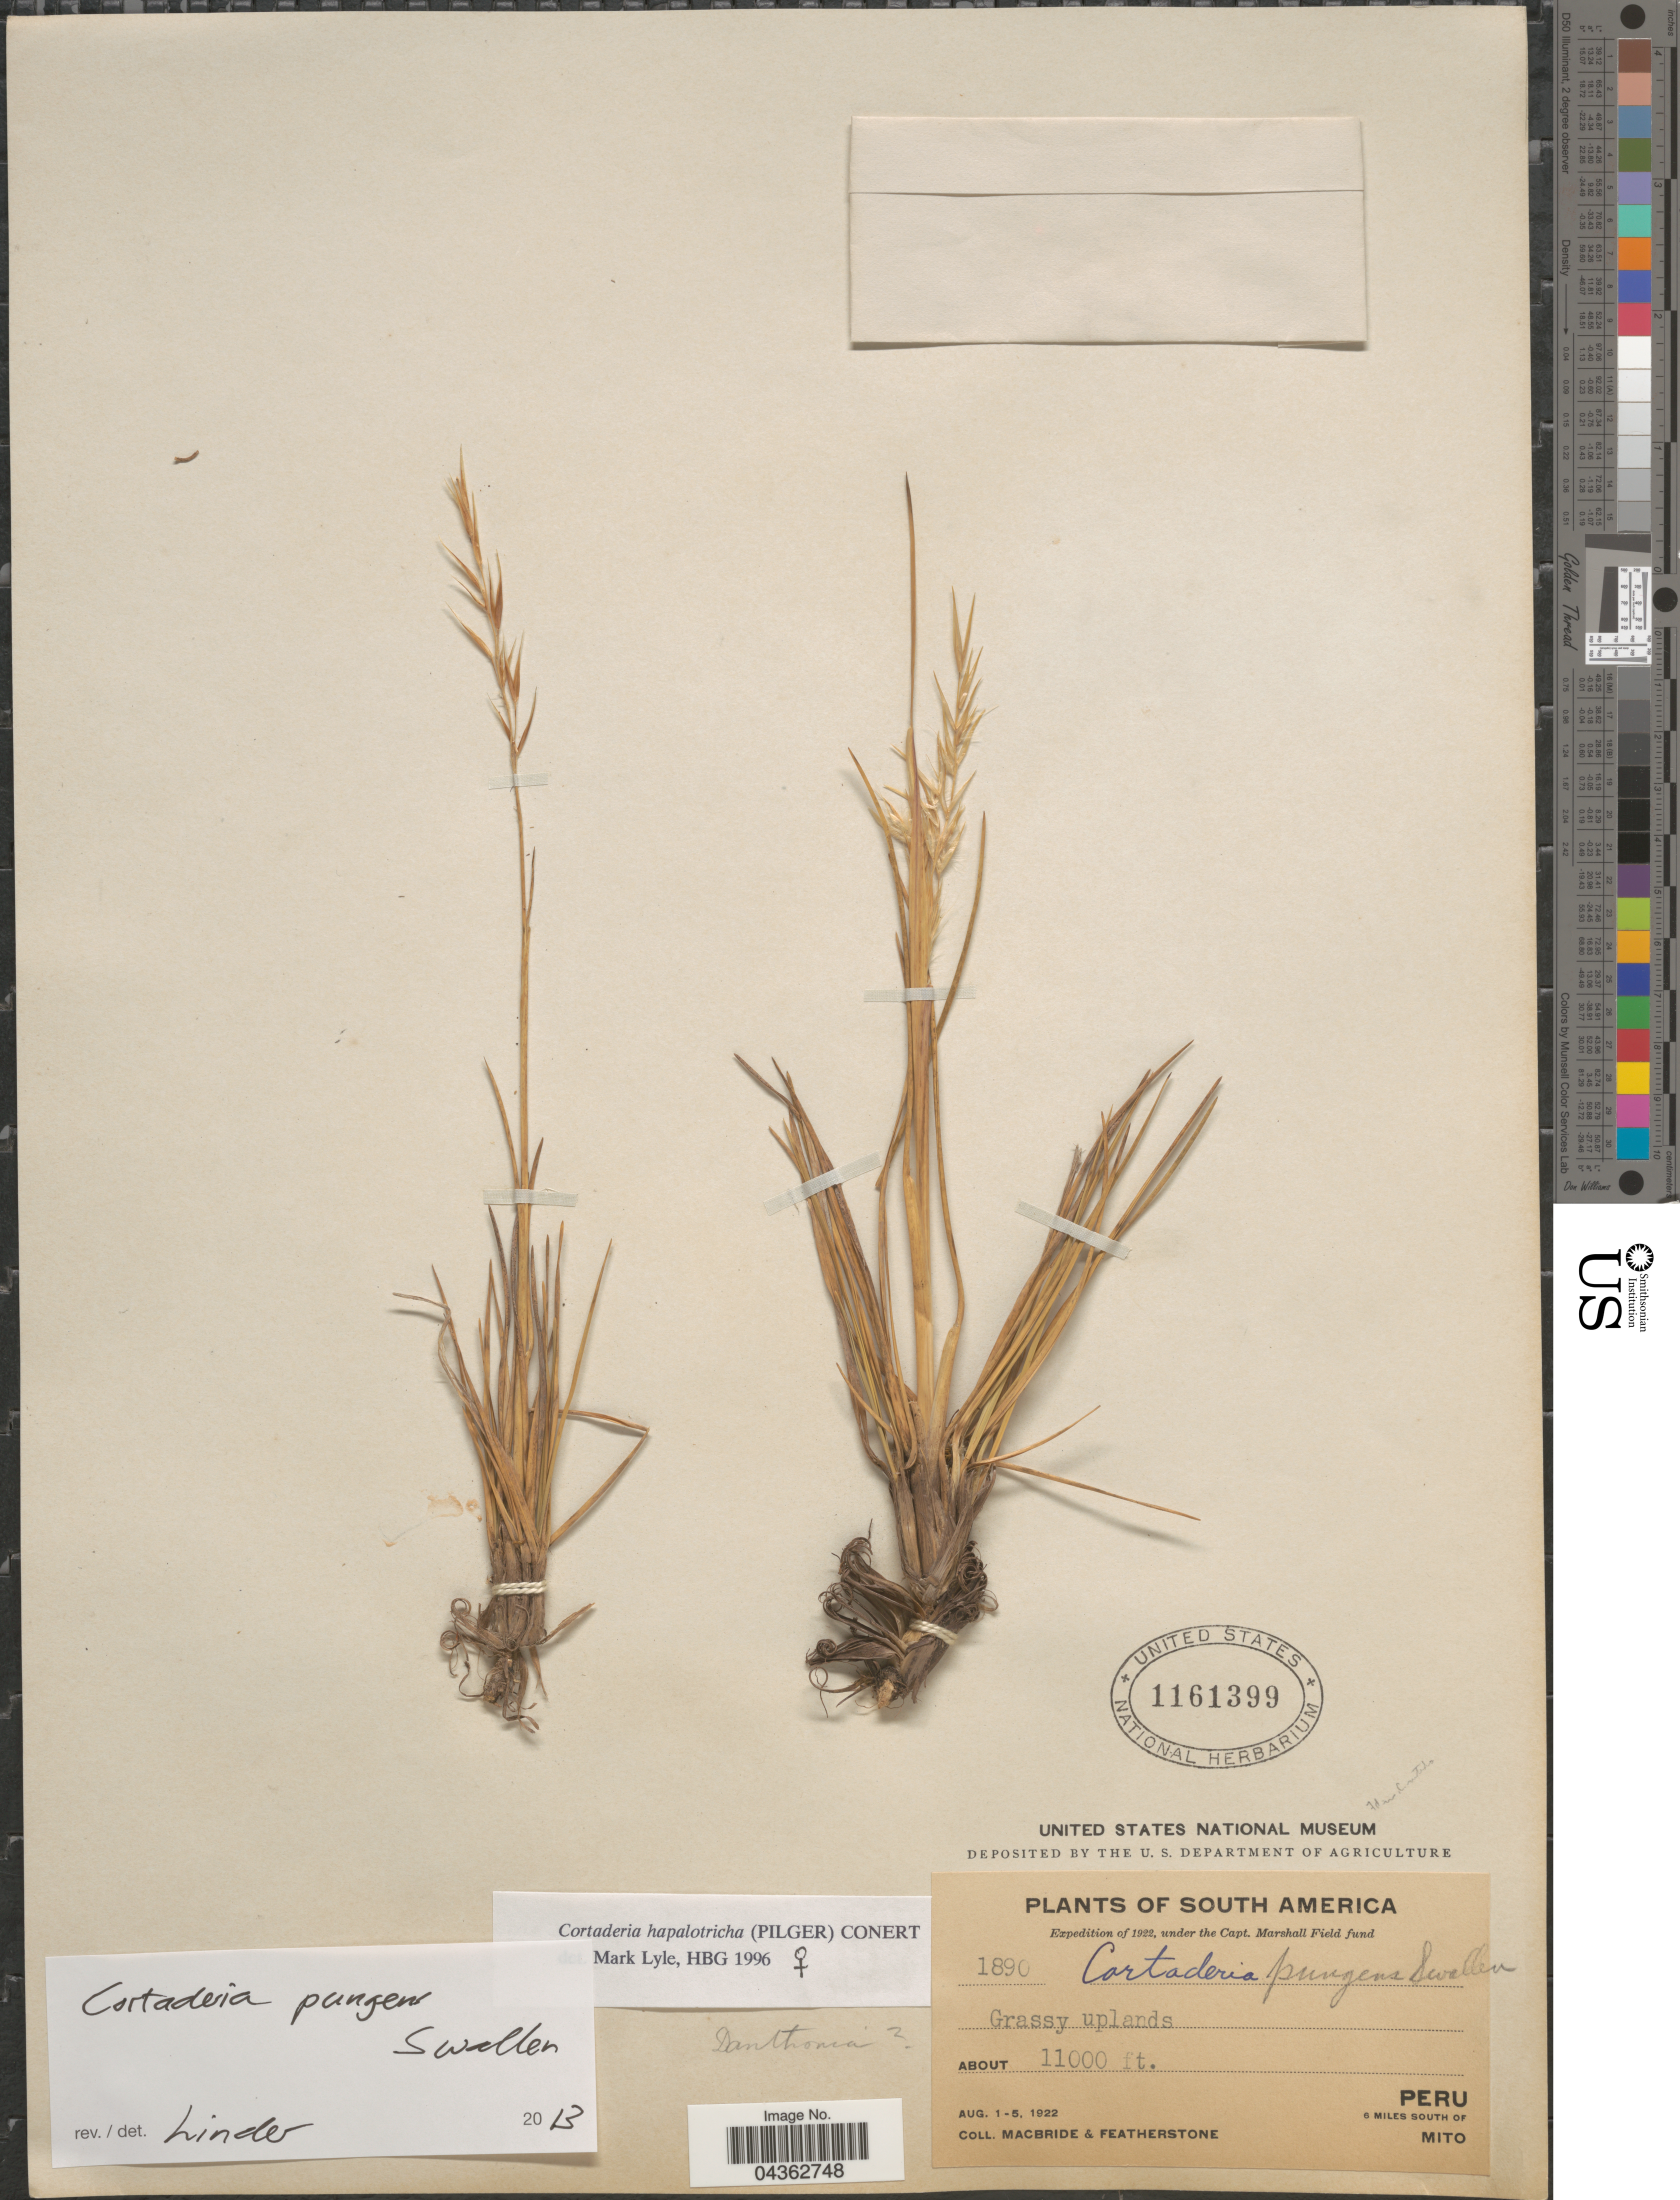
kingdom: Plantae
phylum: Tracheophyta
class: Liliopsida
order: Poales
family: Poaceae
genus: Cortaderia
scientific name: Cortaderia pungens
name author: Swallen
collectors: Macbride, -- & -. Featherstone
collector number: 1890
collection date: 1922-08-01/1922-08-05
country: Peru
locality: Expedition of 1922. 6 miles south of Mito.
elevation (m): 3353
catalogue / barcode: US 1161399